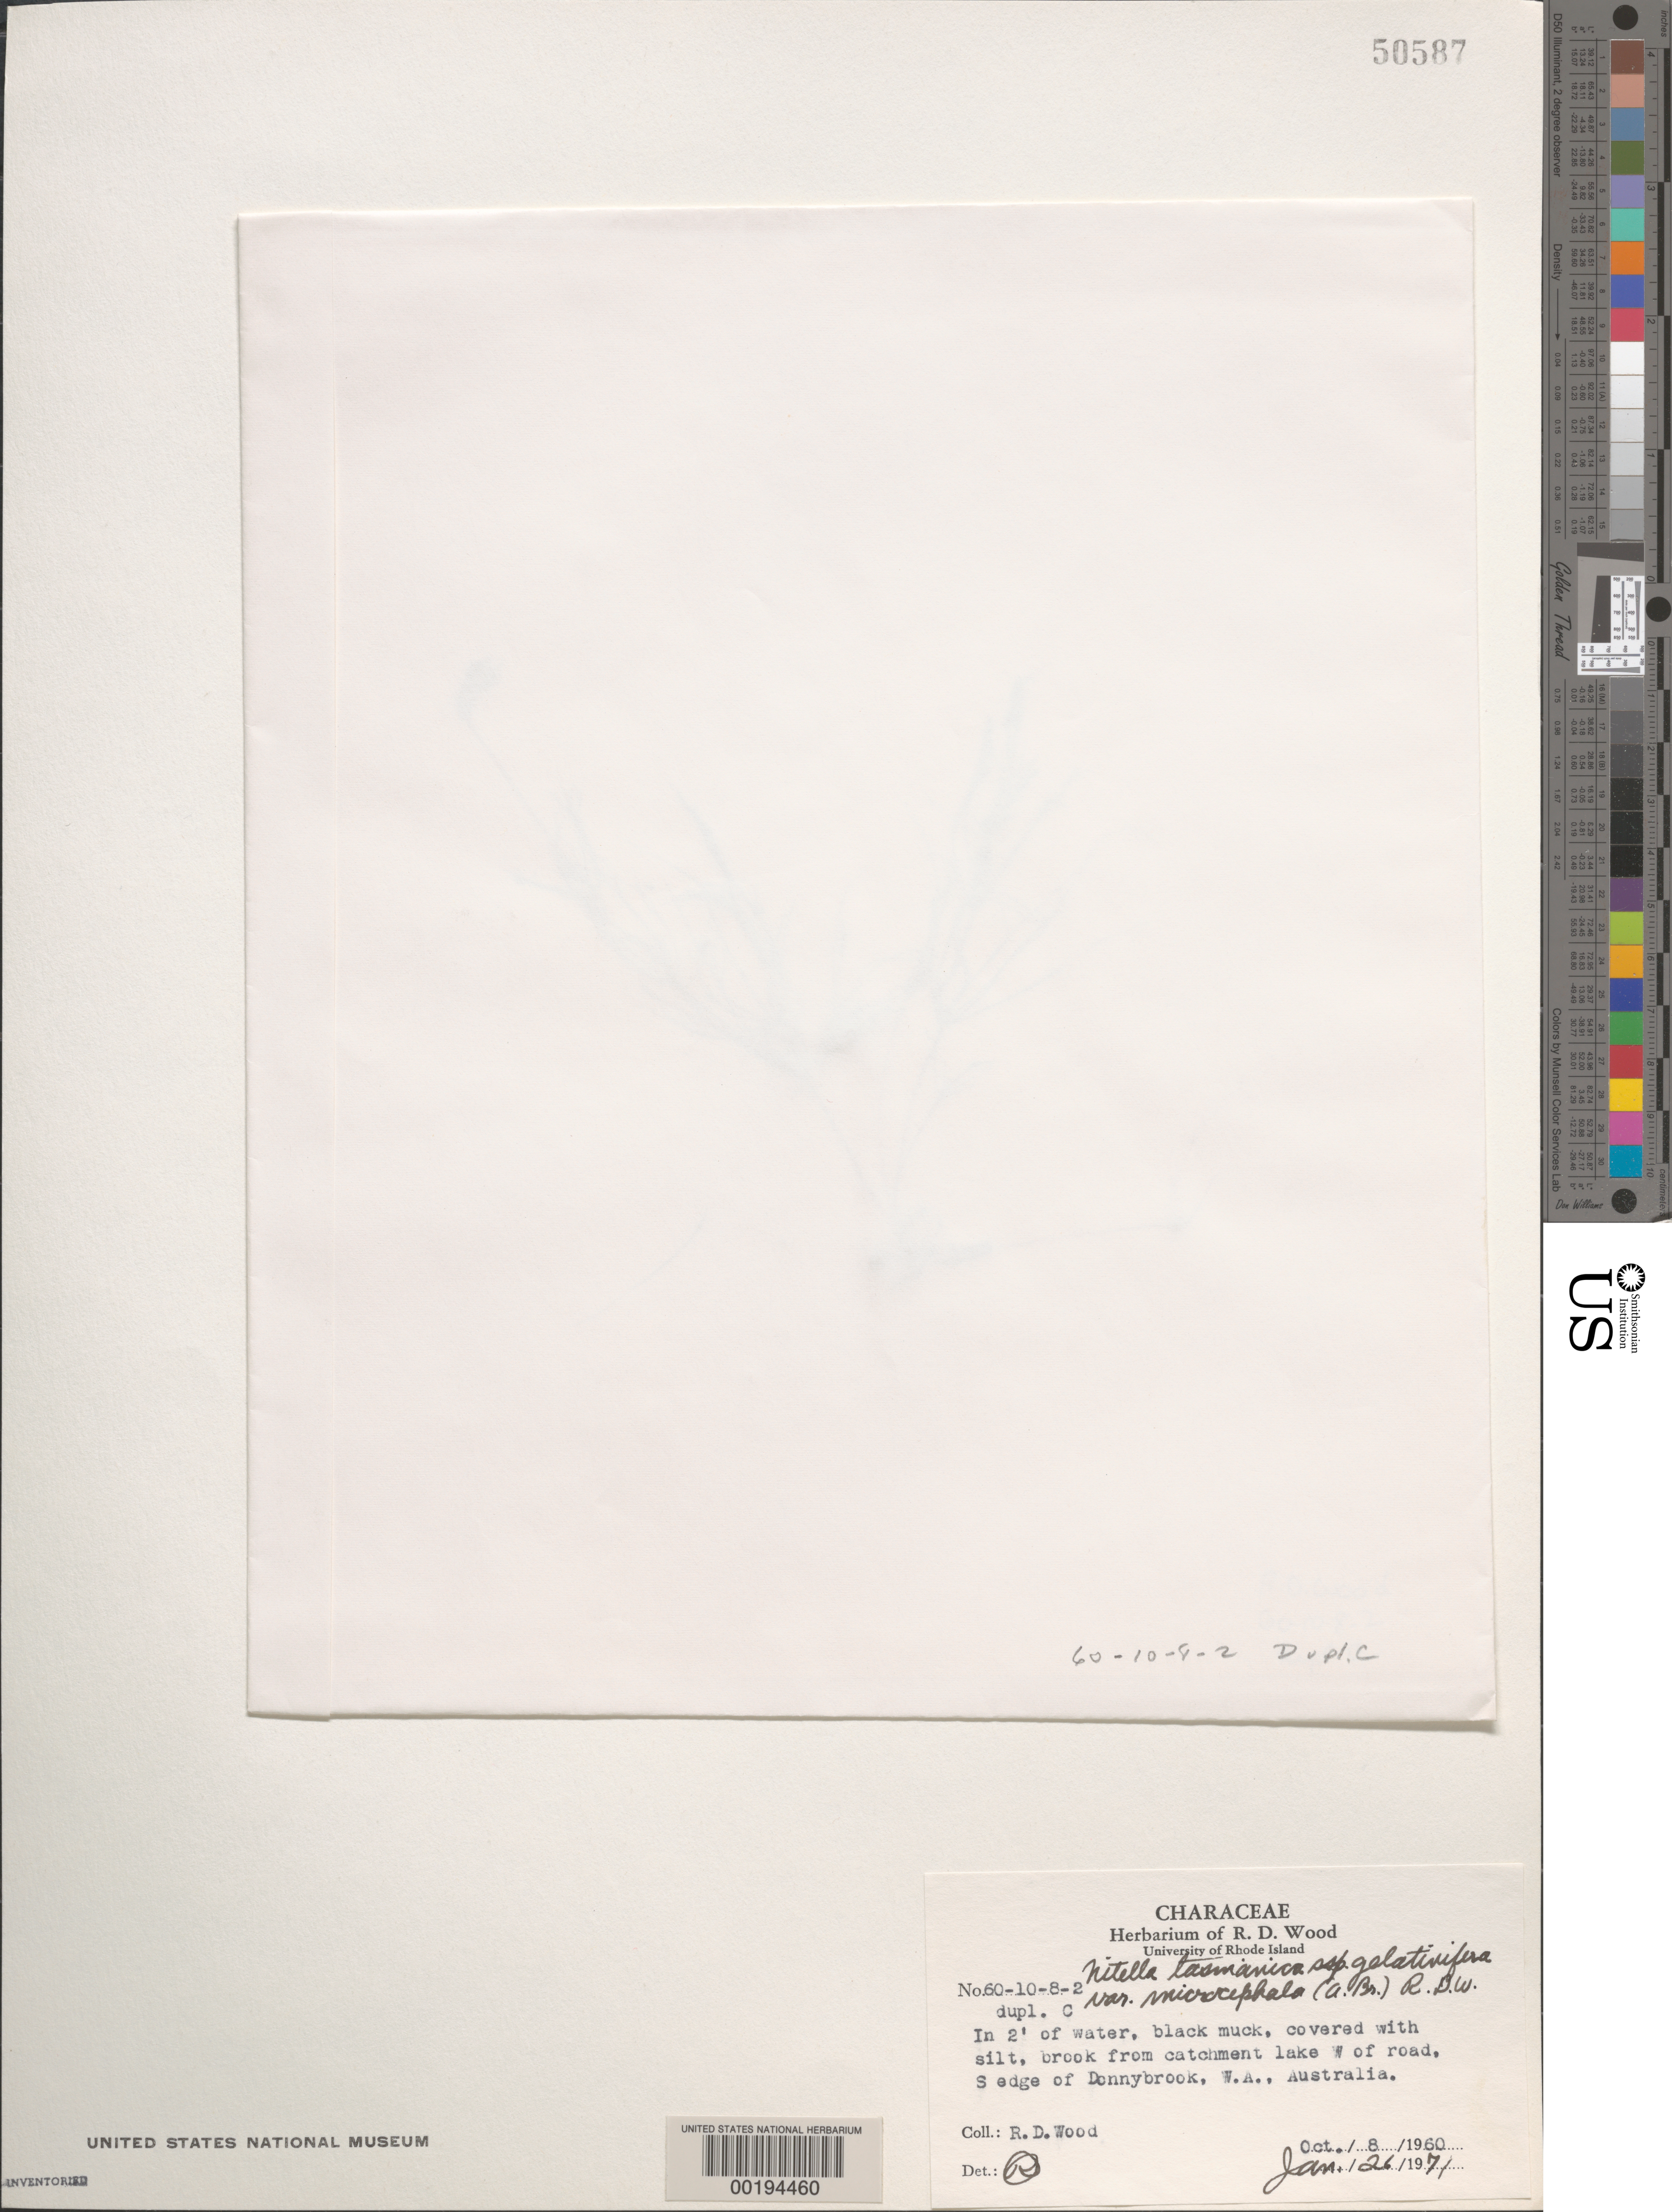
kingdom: Plantae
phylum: Charophyta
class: Charophyceae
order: Charales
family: Characeae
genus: Nitella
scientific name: Nitella tasmanica subsp. gelatinifera var. microcephala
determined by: Wood, R. D.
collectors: R. Wood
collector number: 60-10-8-2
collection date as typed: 08 Oct 1960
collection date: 1960-10-08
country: Australia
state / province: Western Australia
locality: Donnybrook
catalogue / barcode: US 50587